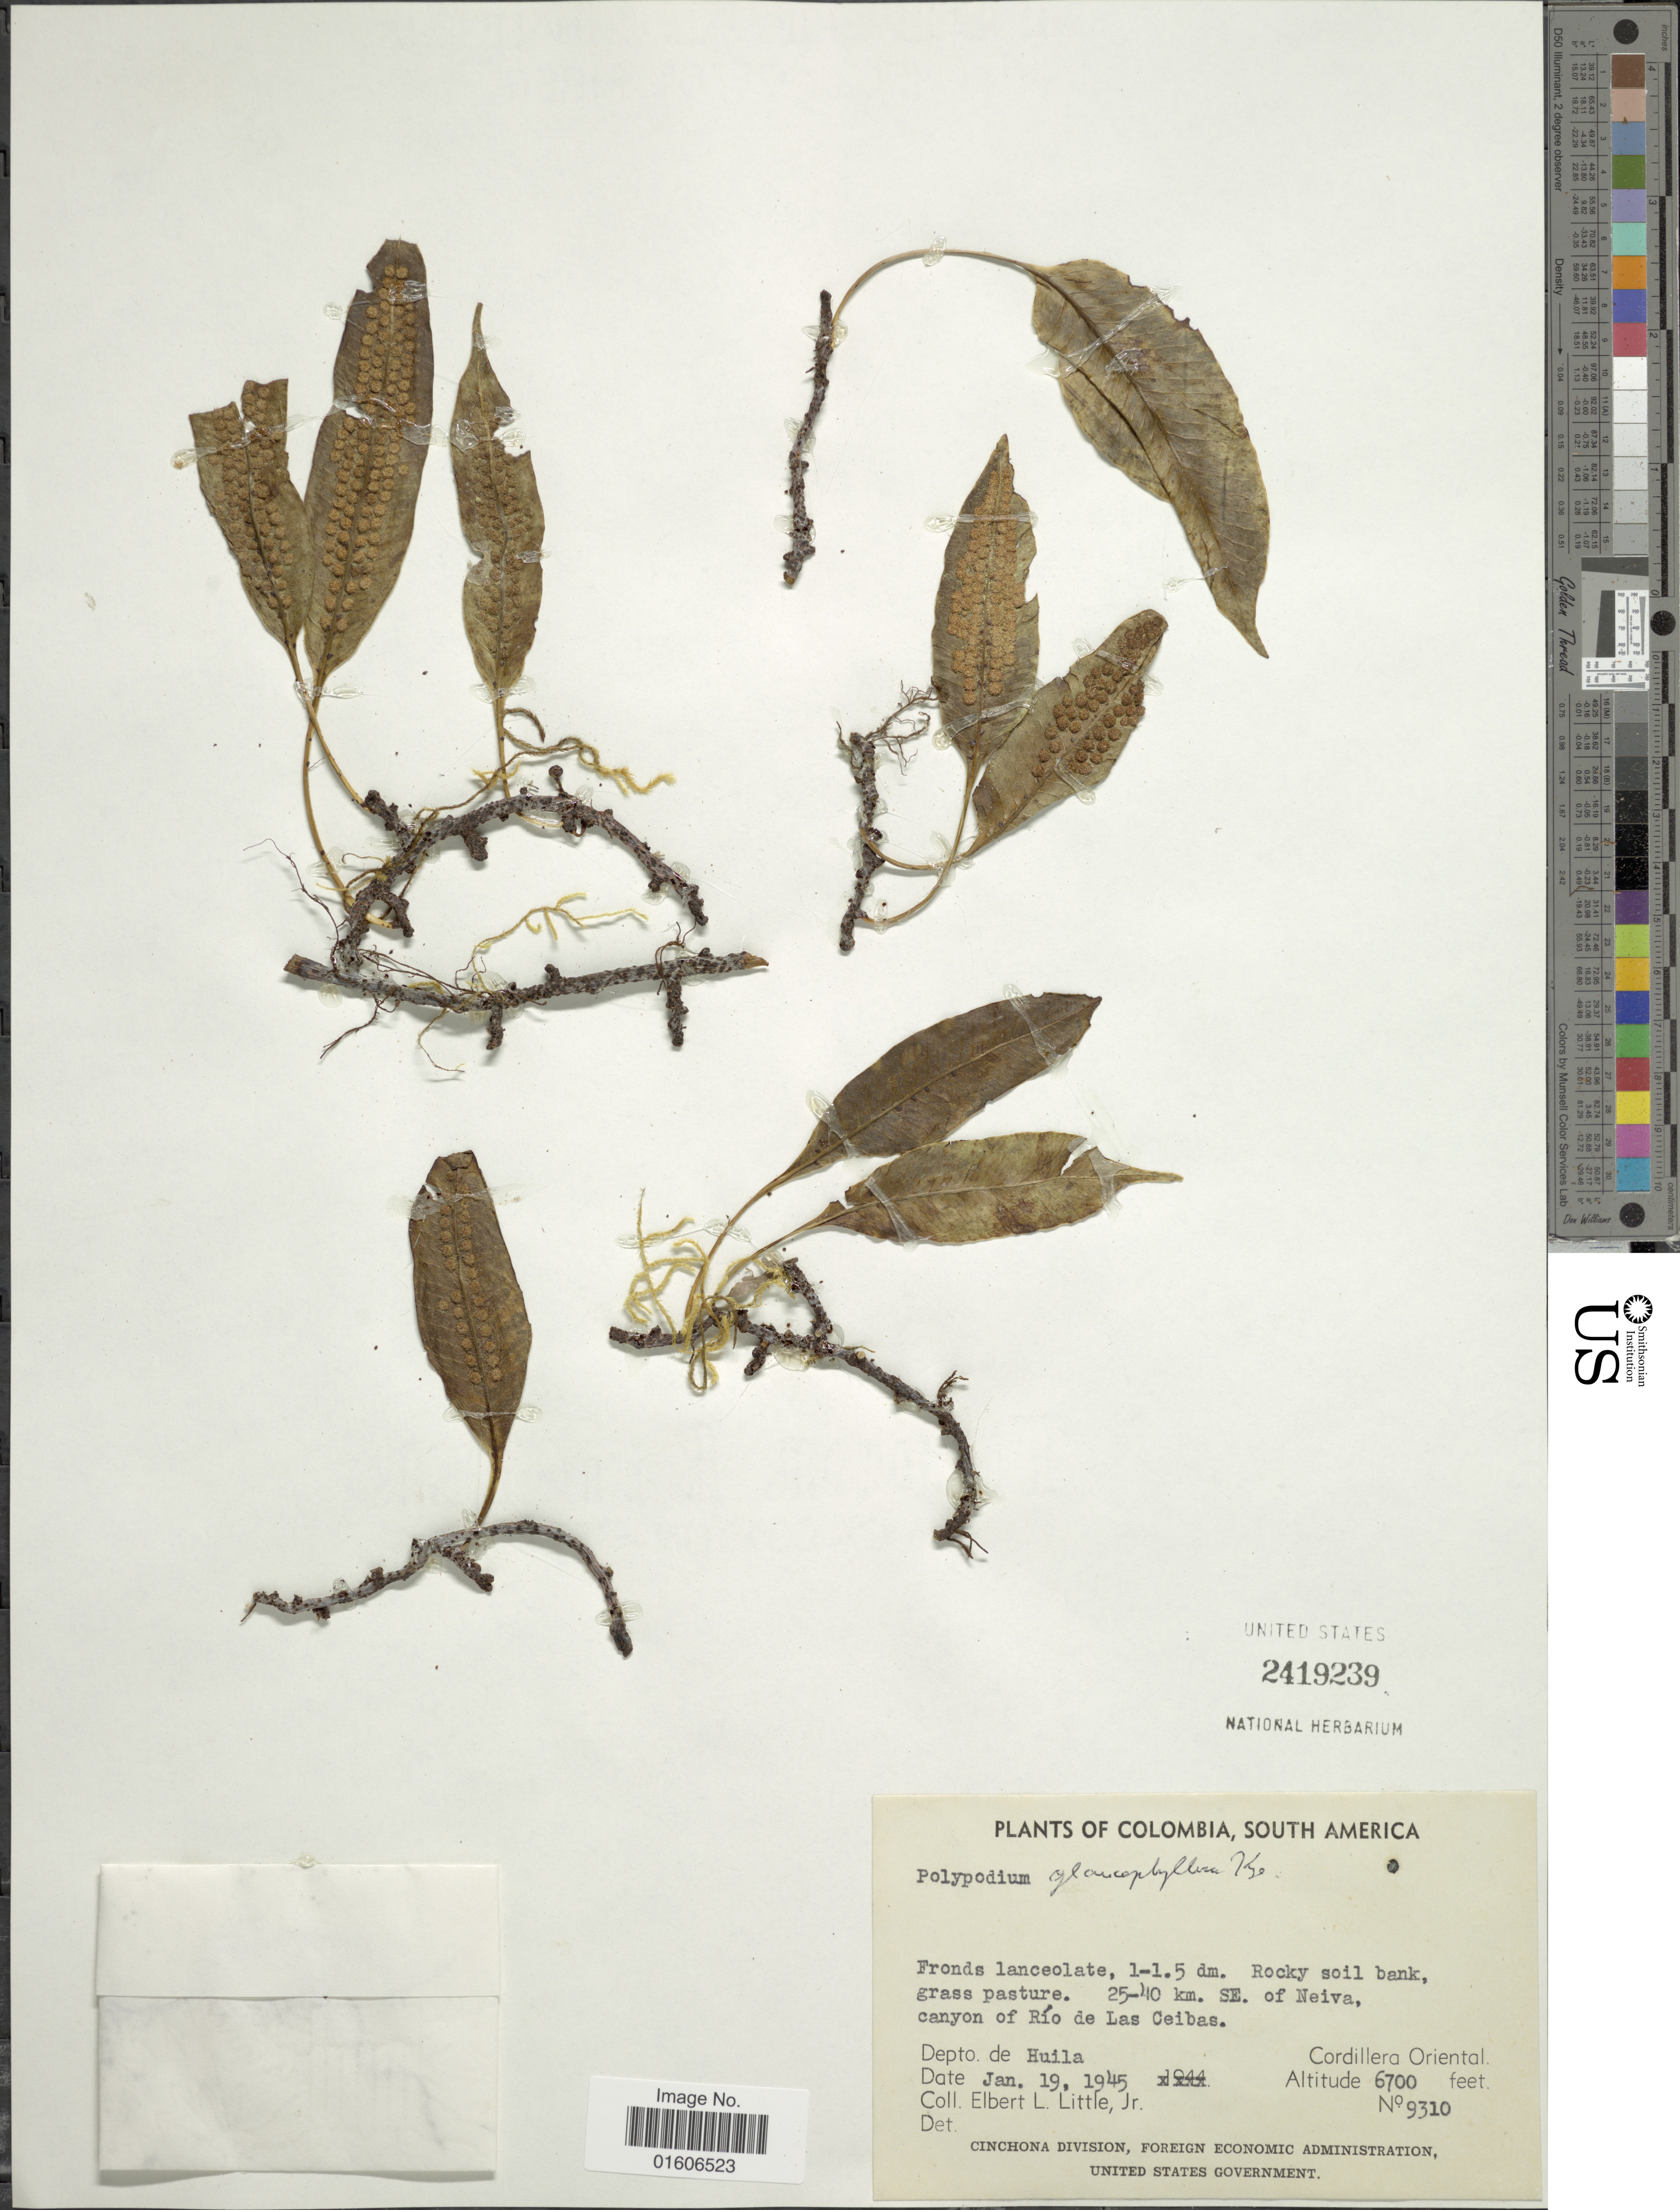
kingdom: Plantae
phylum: Tracheophyta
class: Polypodiopsida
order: Polypodiales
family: Polypodiaceae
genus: Serpocaulon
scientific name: Serpocaulon levigatum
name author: (Cav.) A.R. Sm.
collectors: E. L. Little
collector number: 9310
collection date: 1945-01-19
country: Colombia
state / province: Huila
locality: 25-40 km. SE. of Neiva, canyon of Río de Las Ceibas. Depto. de Huila. Cordillera Oriental.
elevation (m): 2042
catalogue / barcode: US 2419239